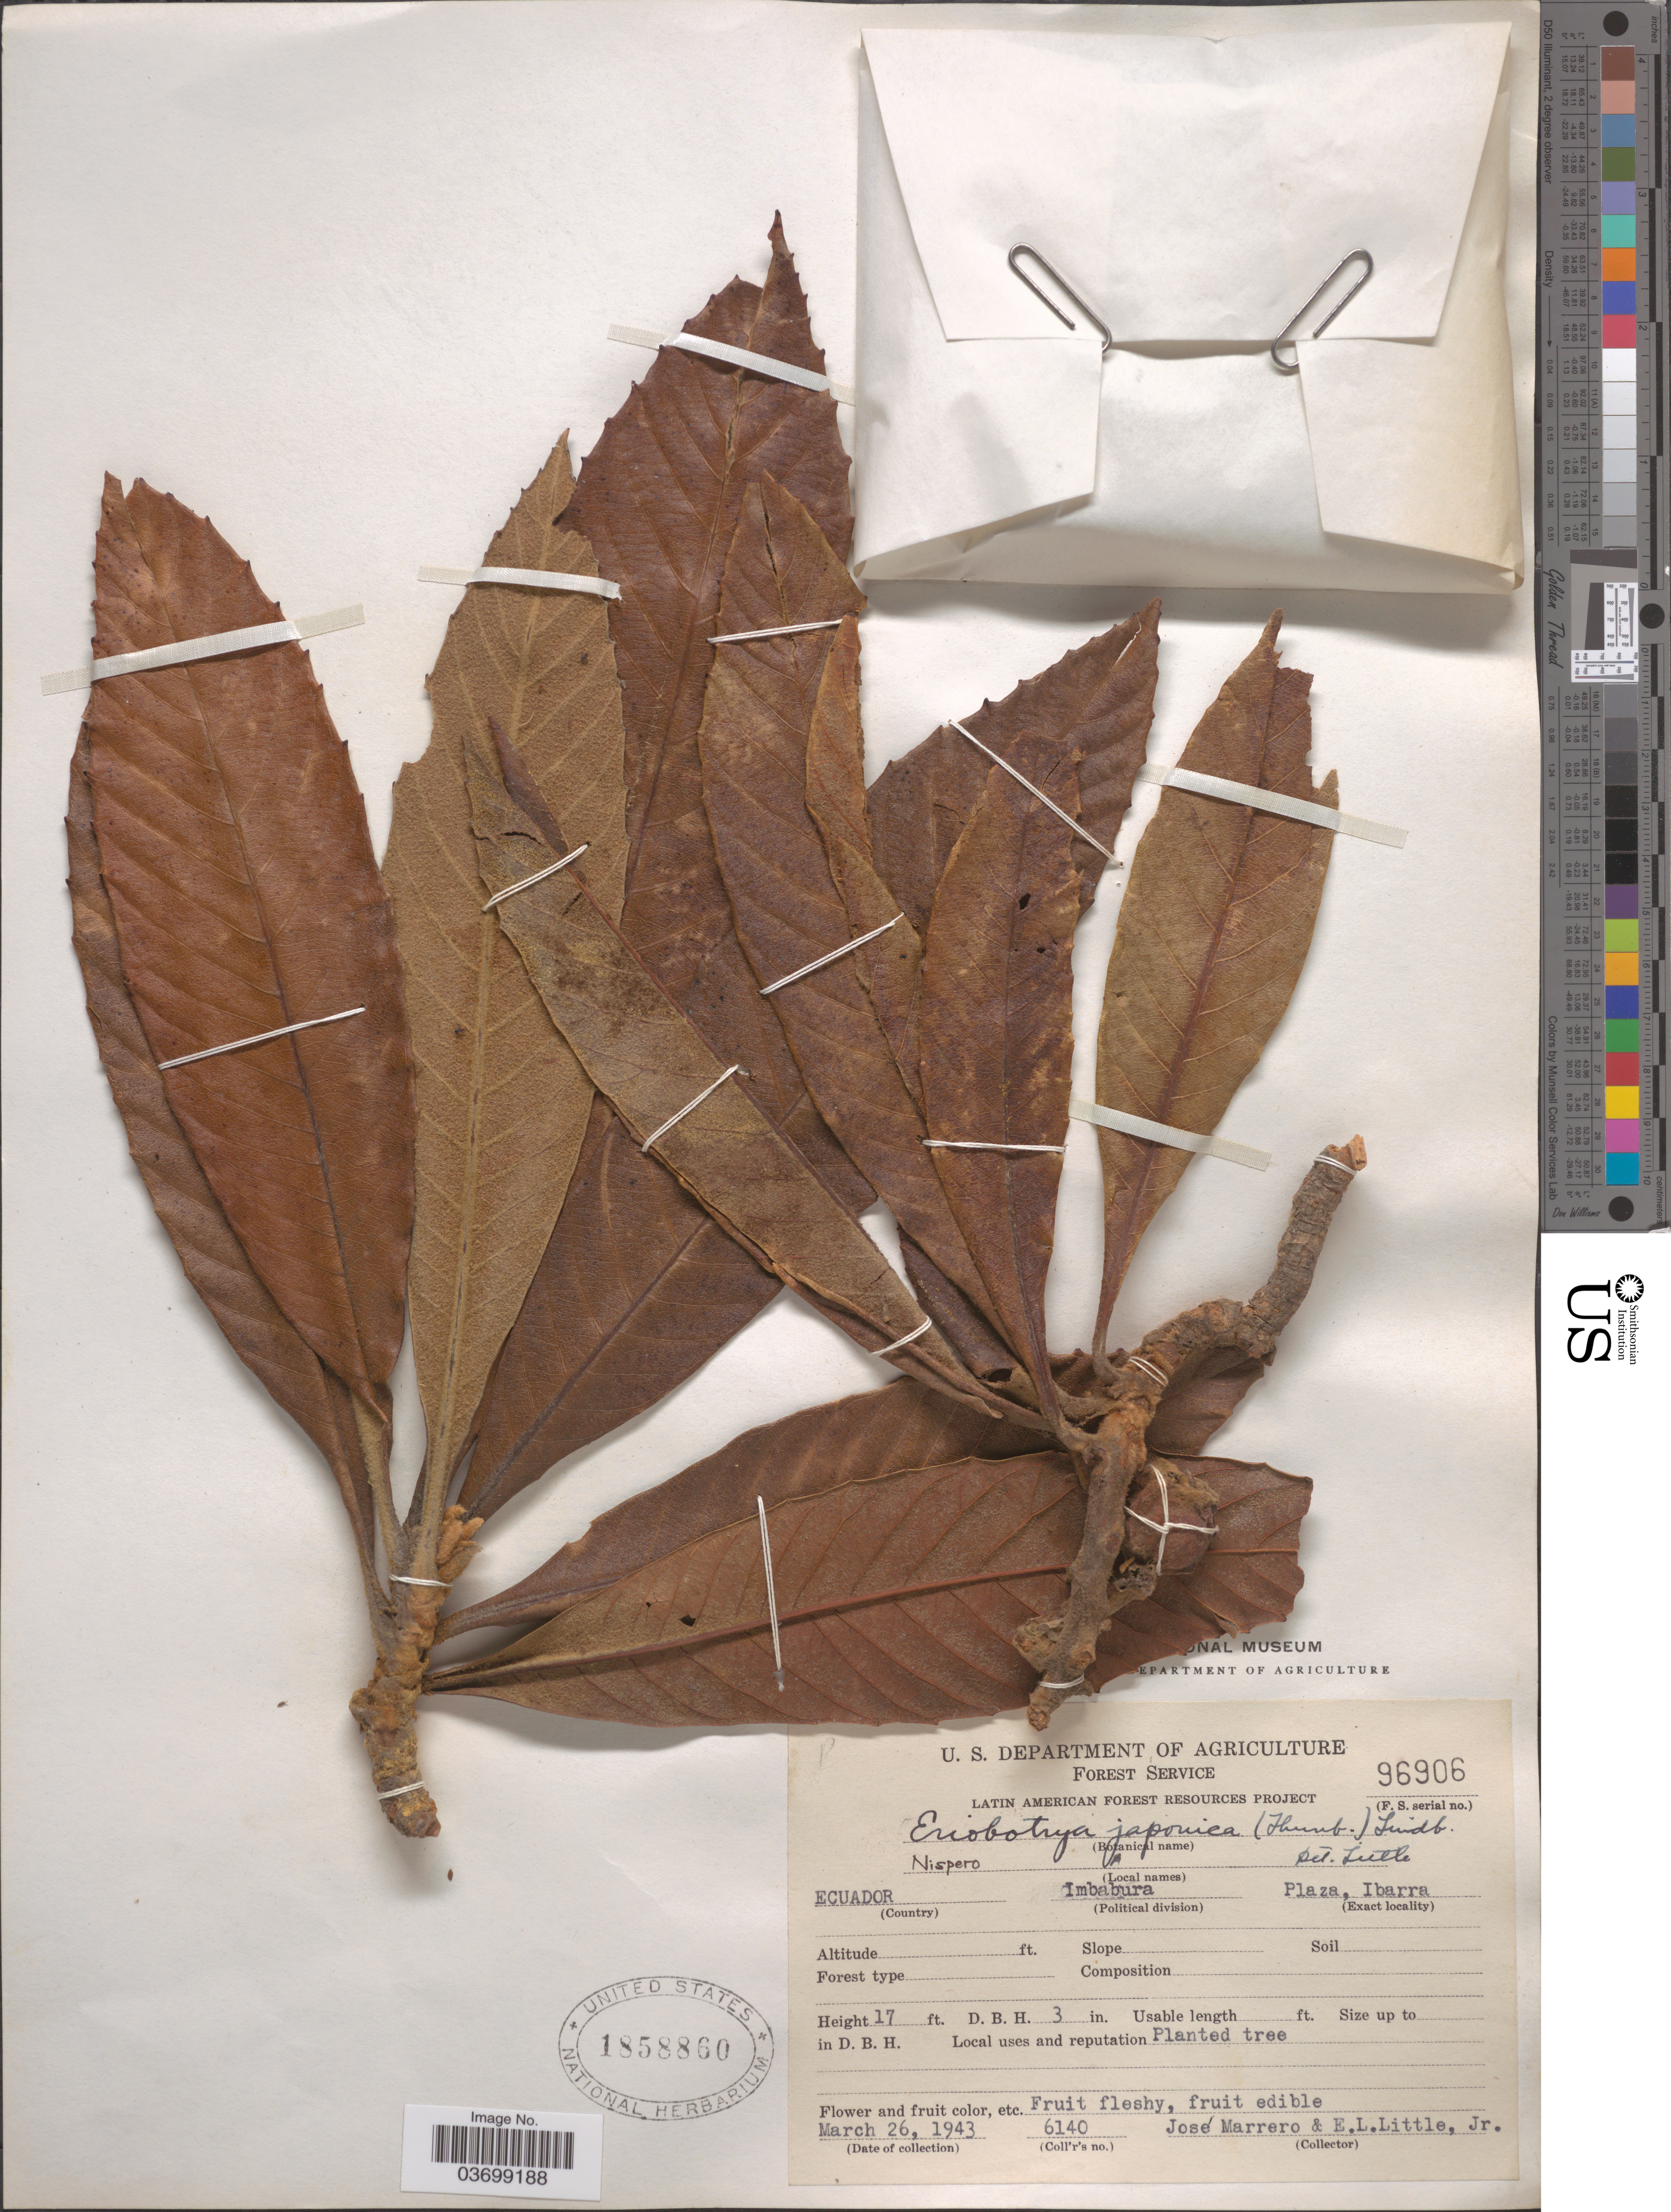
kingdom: Plantae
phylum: Tracheophyta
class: Magnoliopsida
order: Rosales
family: Rosaceae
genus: Rhaphiolepis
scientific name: Rhaphiolepis bibas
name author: (Lour.) Galasso & Banfi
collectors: J. Marrero & E. L. Little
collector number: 6140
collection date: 1943-03-26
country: Ecuador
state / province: Imbabura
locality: Plaza, Ibarra.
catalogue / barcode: US 1858860